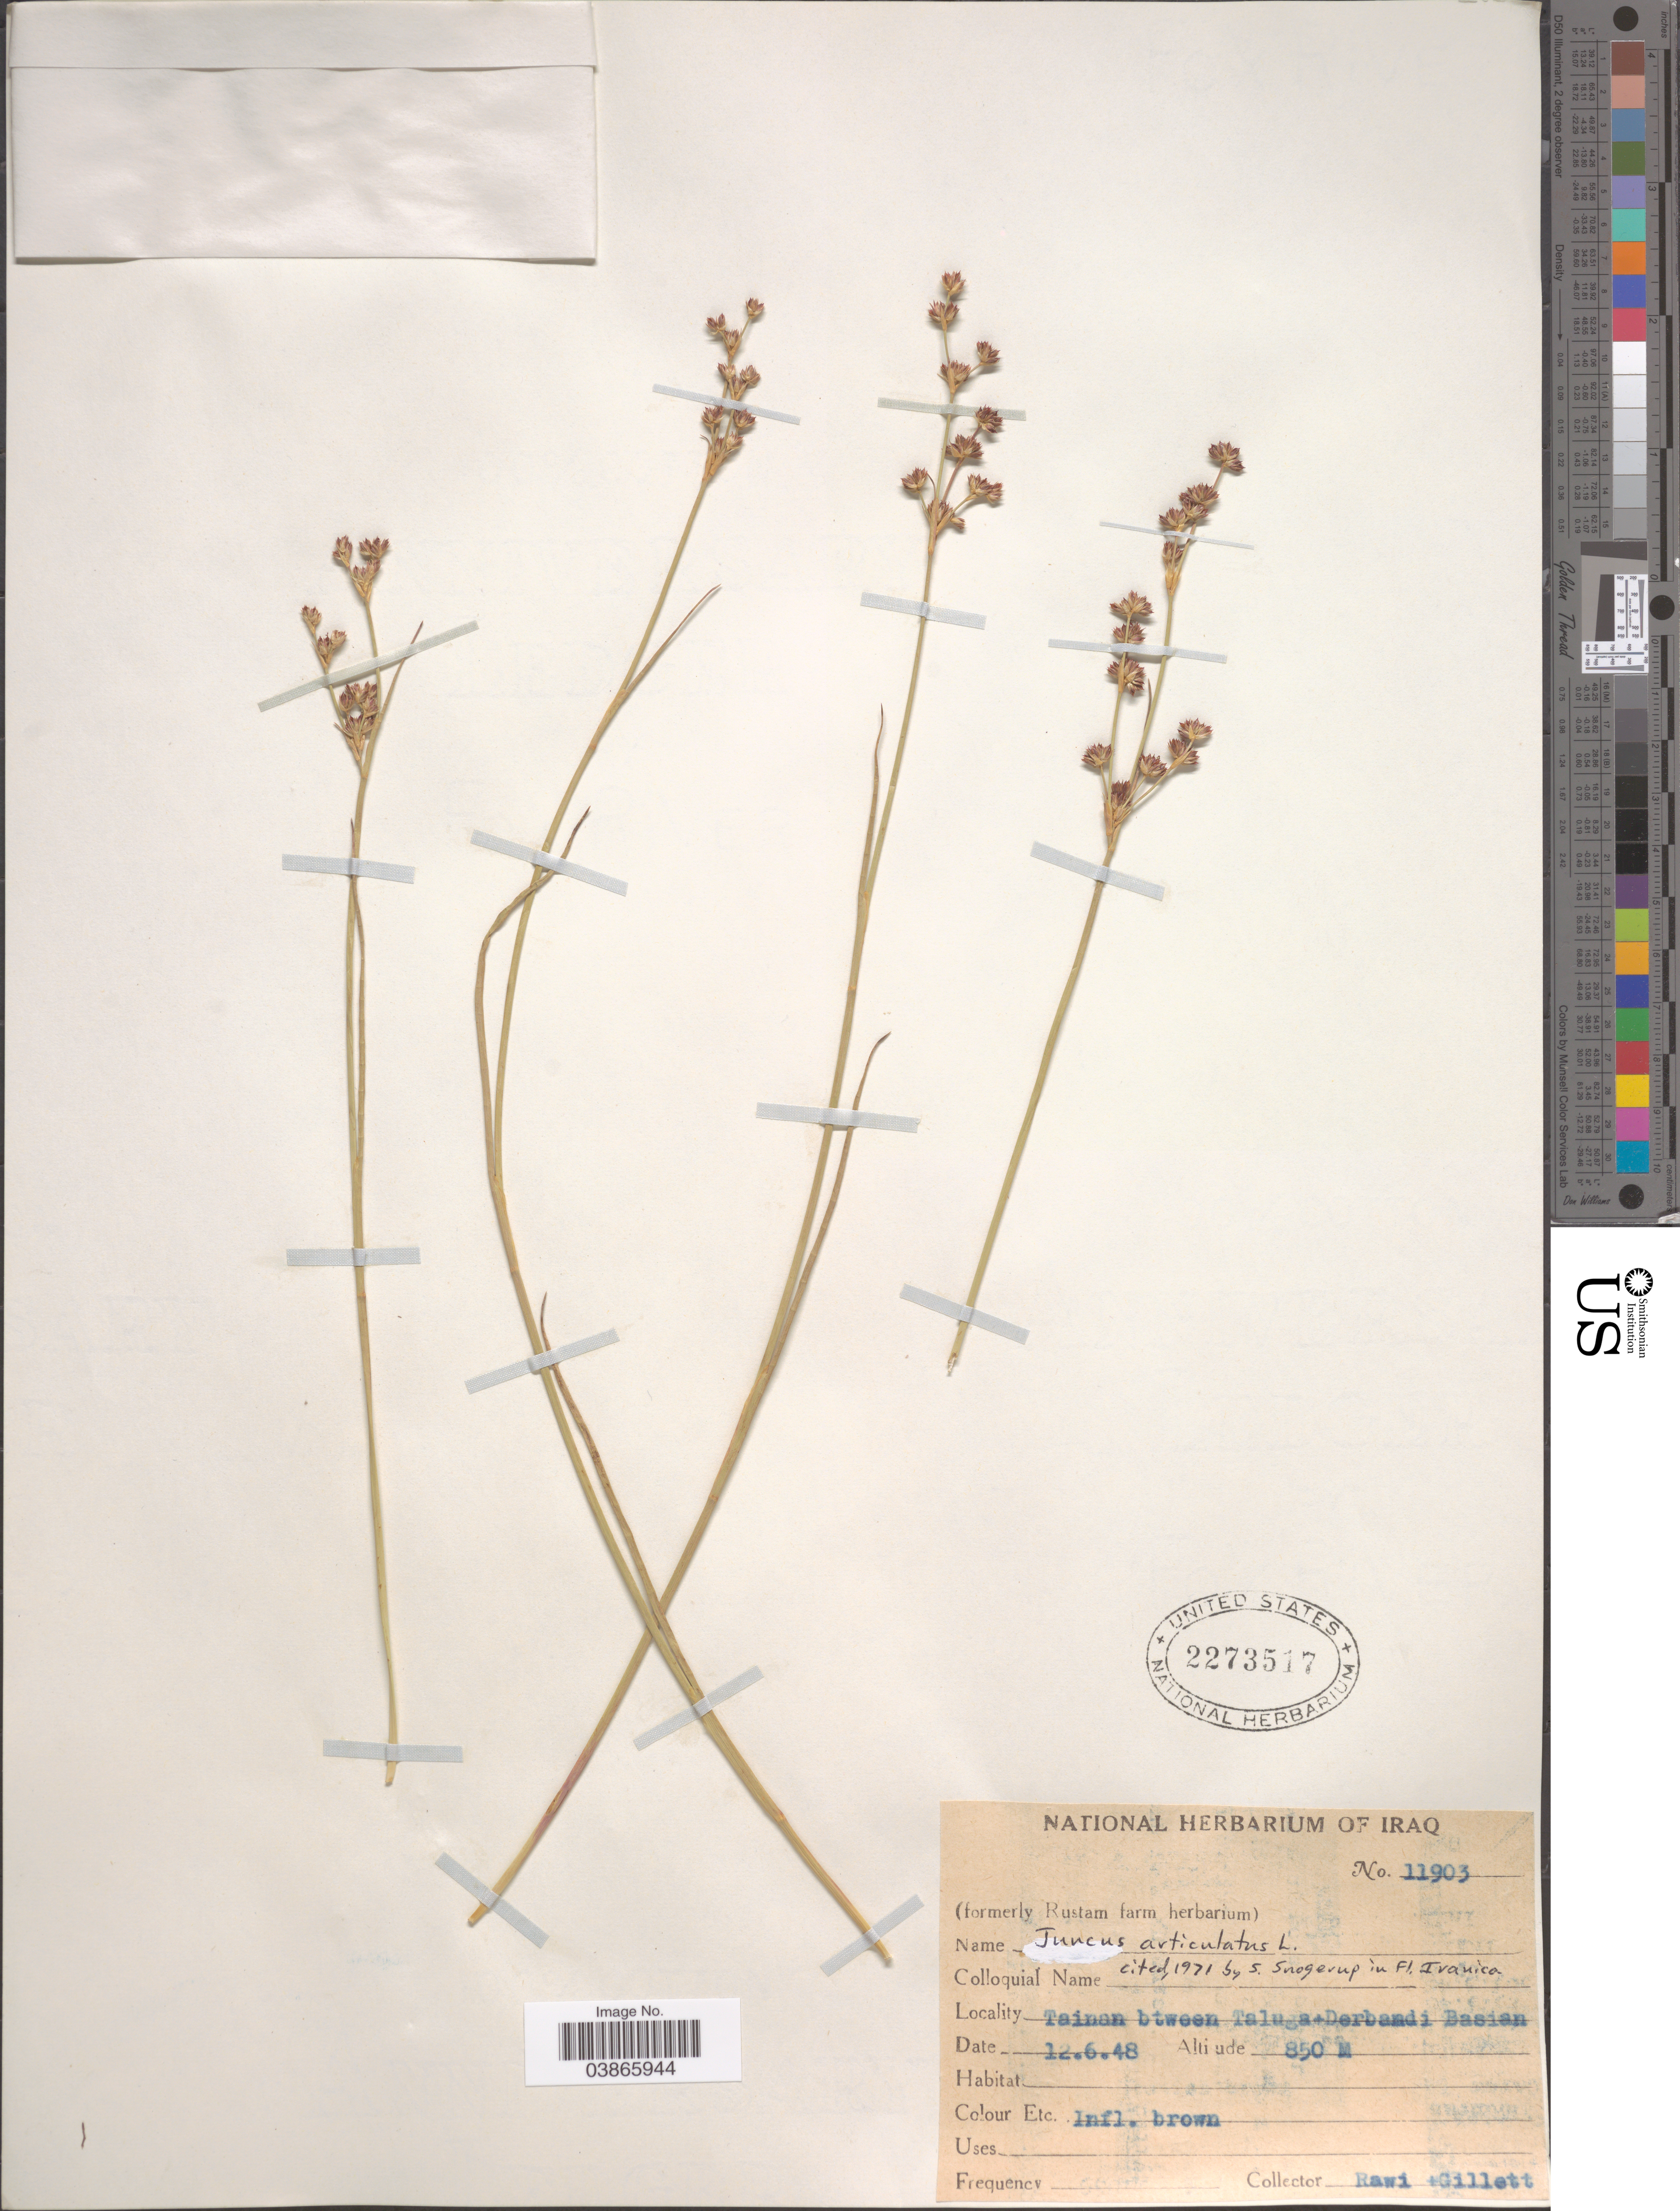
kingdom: Plantae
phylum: Tracheophyta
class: Liliopsida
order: Poales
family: Juncaceae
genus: Juncus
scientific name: Juncus articulatus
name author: L.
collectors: -. Rawi & Gillett, --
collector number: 11903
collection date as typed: Transcribed d/m/y: 12/6/48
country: Iraq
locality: Tainan between Taluga & Derbandi Basian.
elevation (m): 850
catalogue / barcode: US 2273517